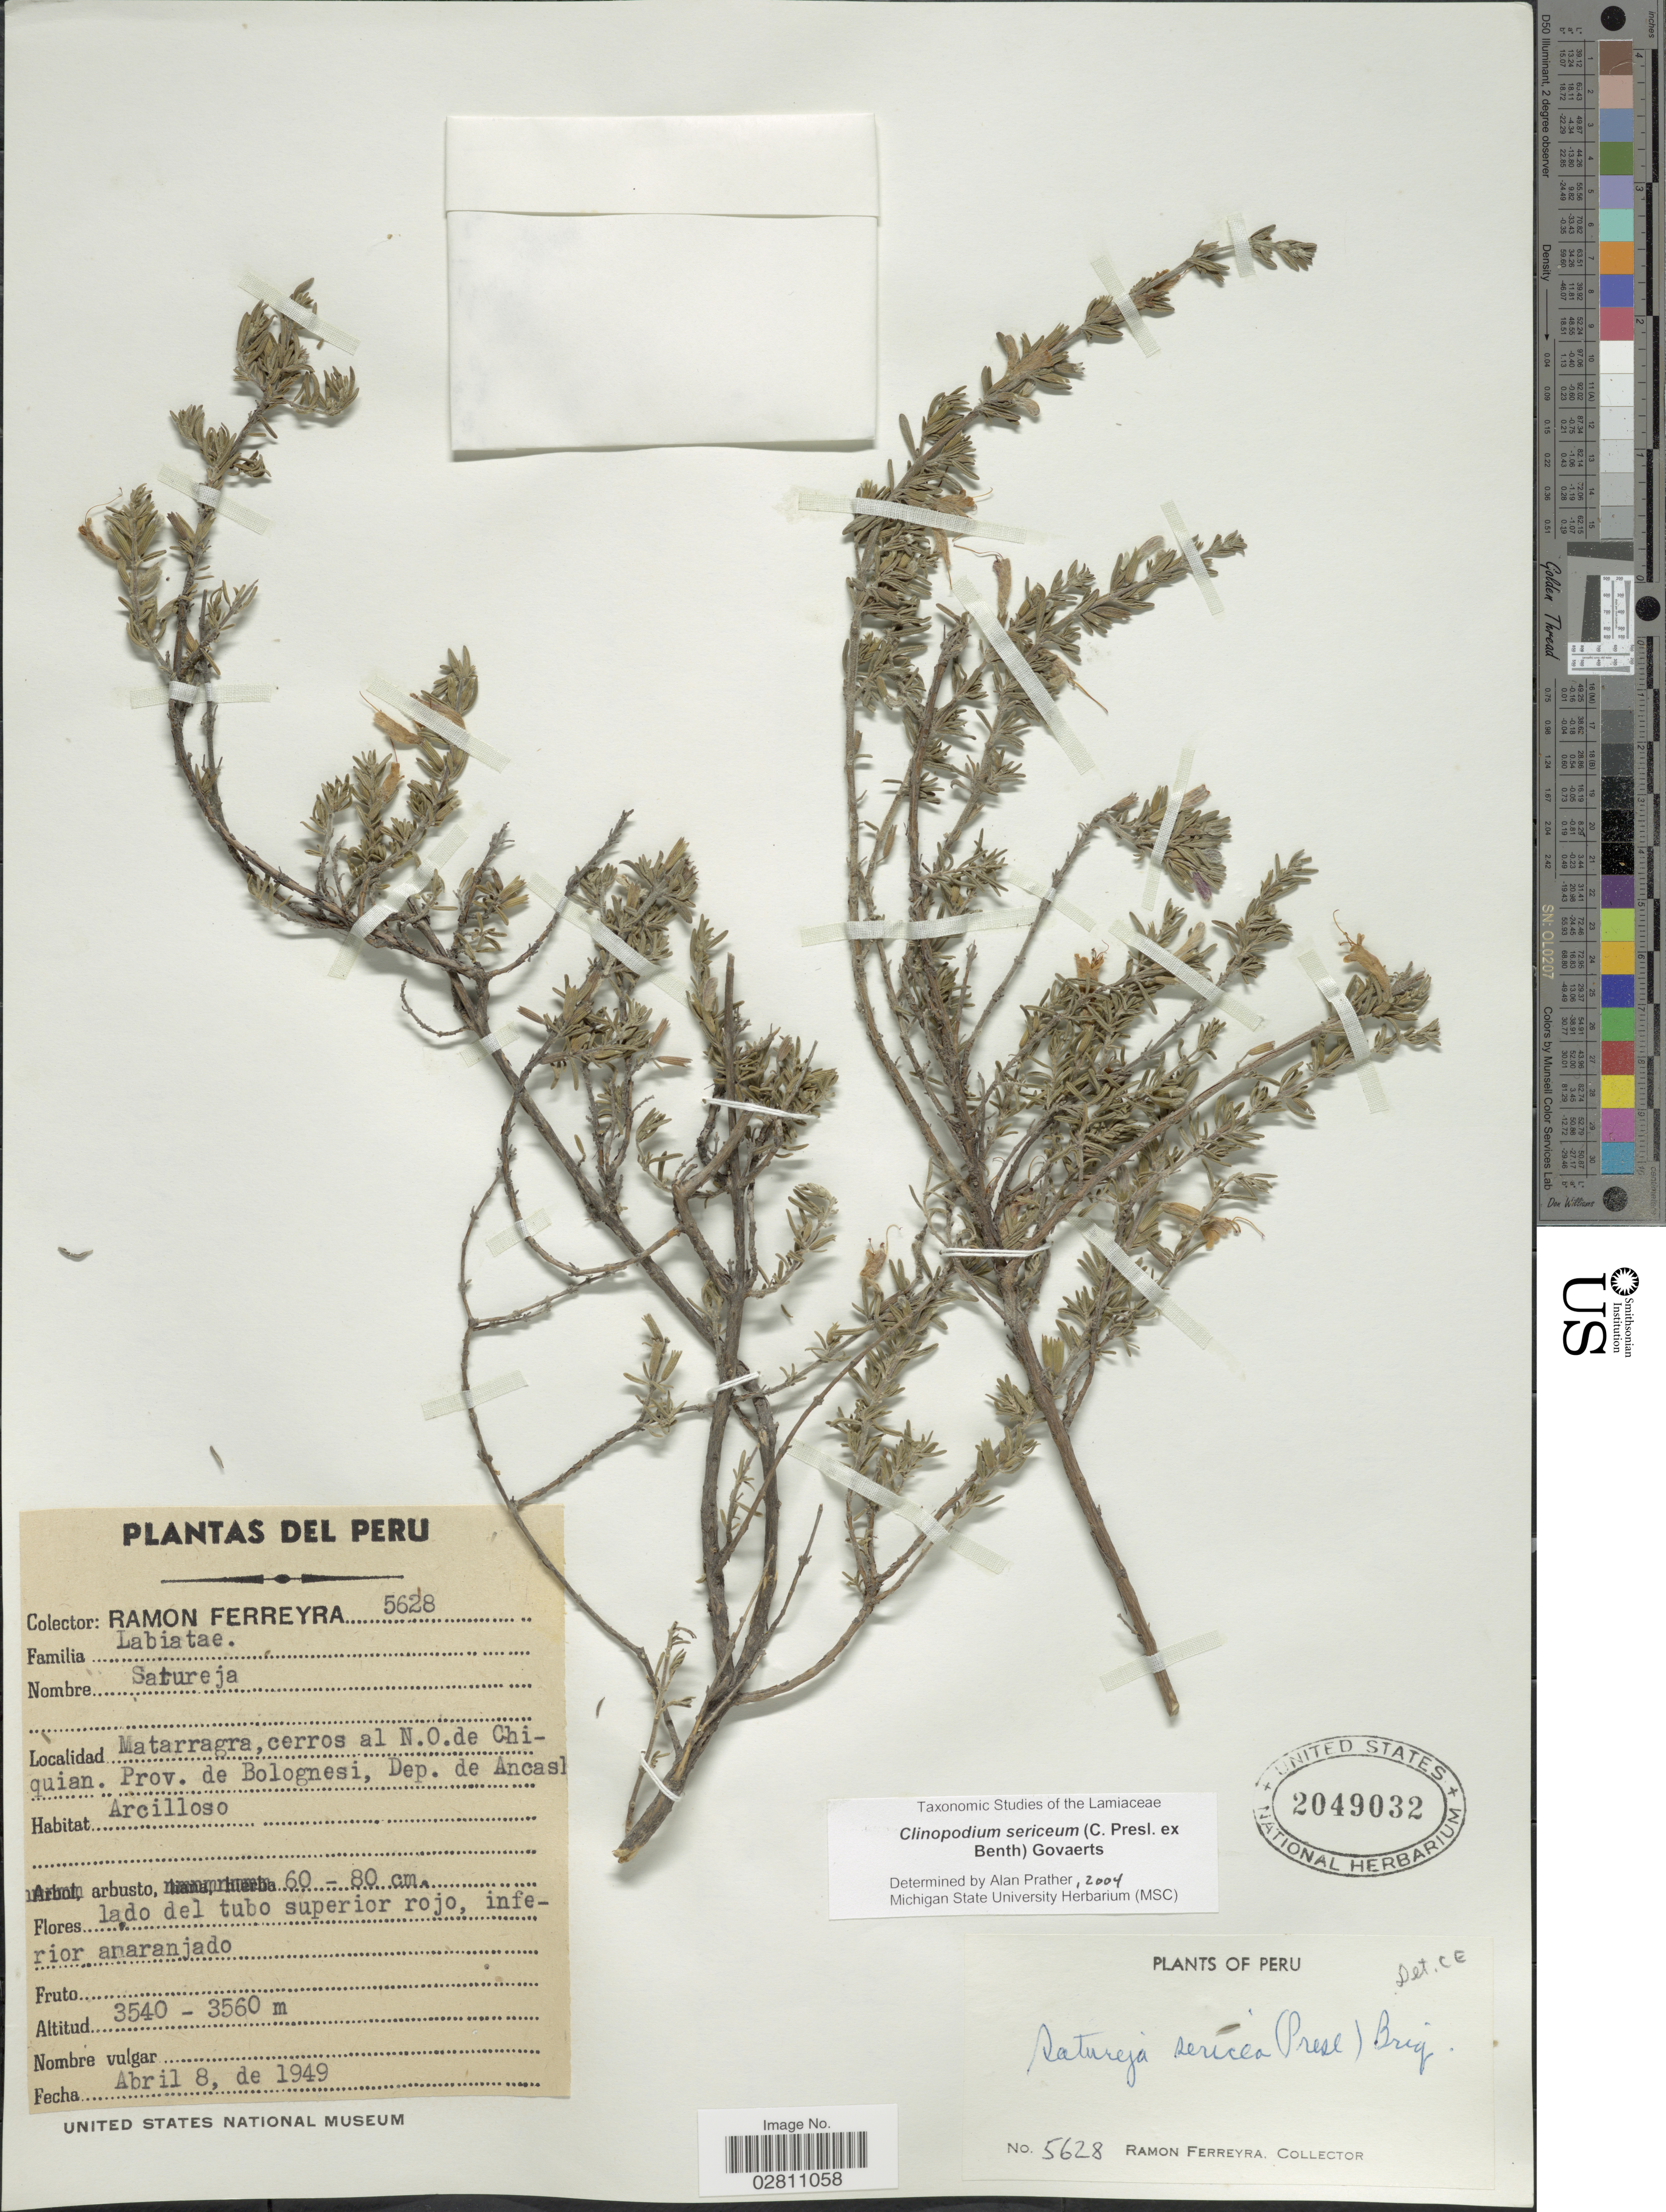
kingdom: Plantae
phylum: Tracheophyta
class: Magnoliopsida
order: Lamiales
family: Lamiaceae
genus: Clinopodium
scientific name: Clinopodium sericeum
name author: (C. Presl ex Benth.) Govaerts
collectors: R. A. Ferreyra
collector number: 5628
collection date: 1949-04-08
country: Peru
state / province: Ancash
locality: Matarragra, cerros al N.O. de Chiquian, Prov. de Bolognesi, Dep. de Ancash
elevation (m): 3540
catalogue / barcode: US 2049032